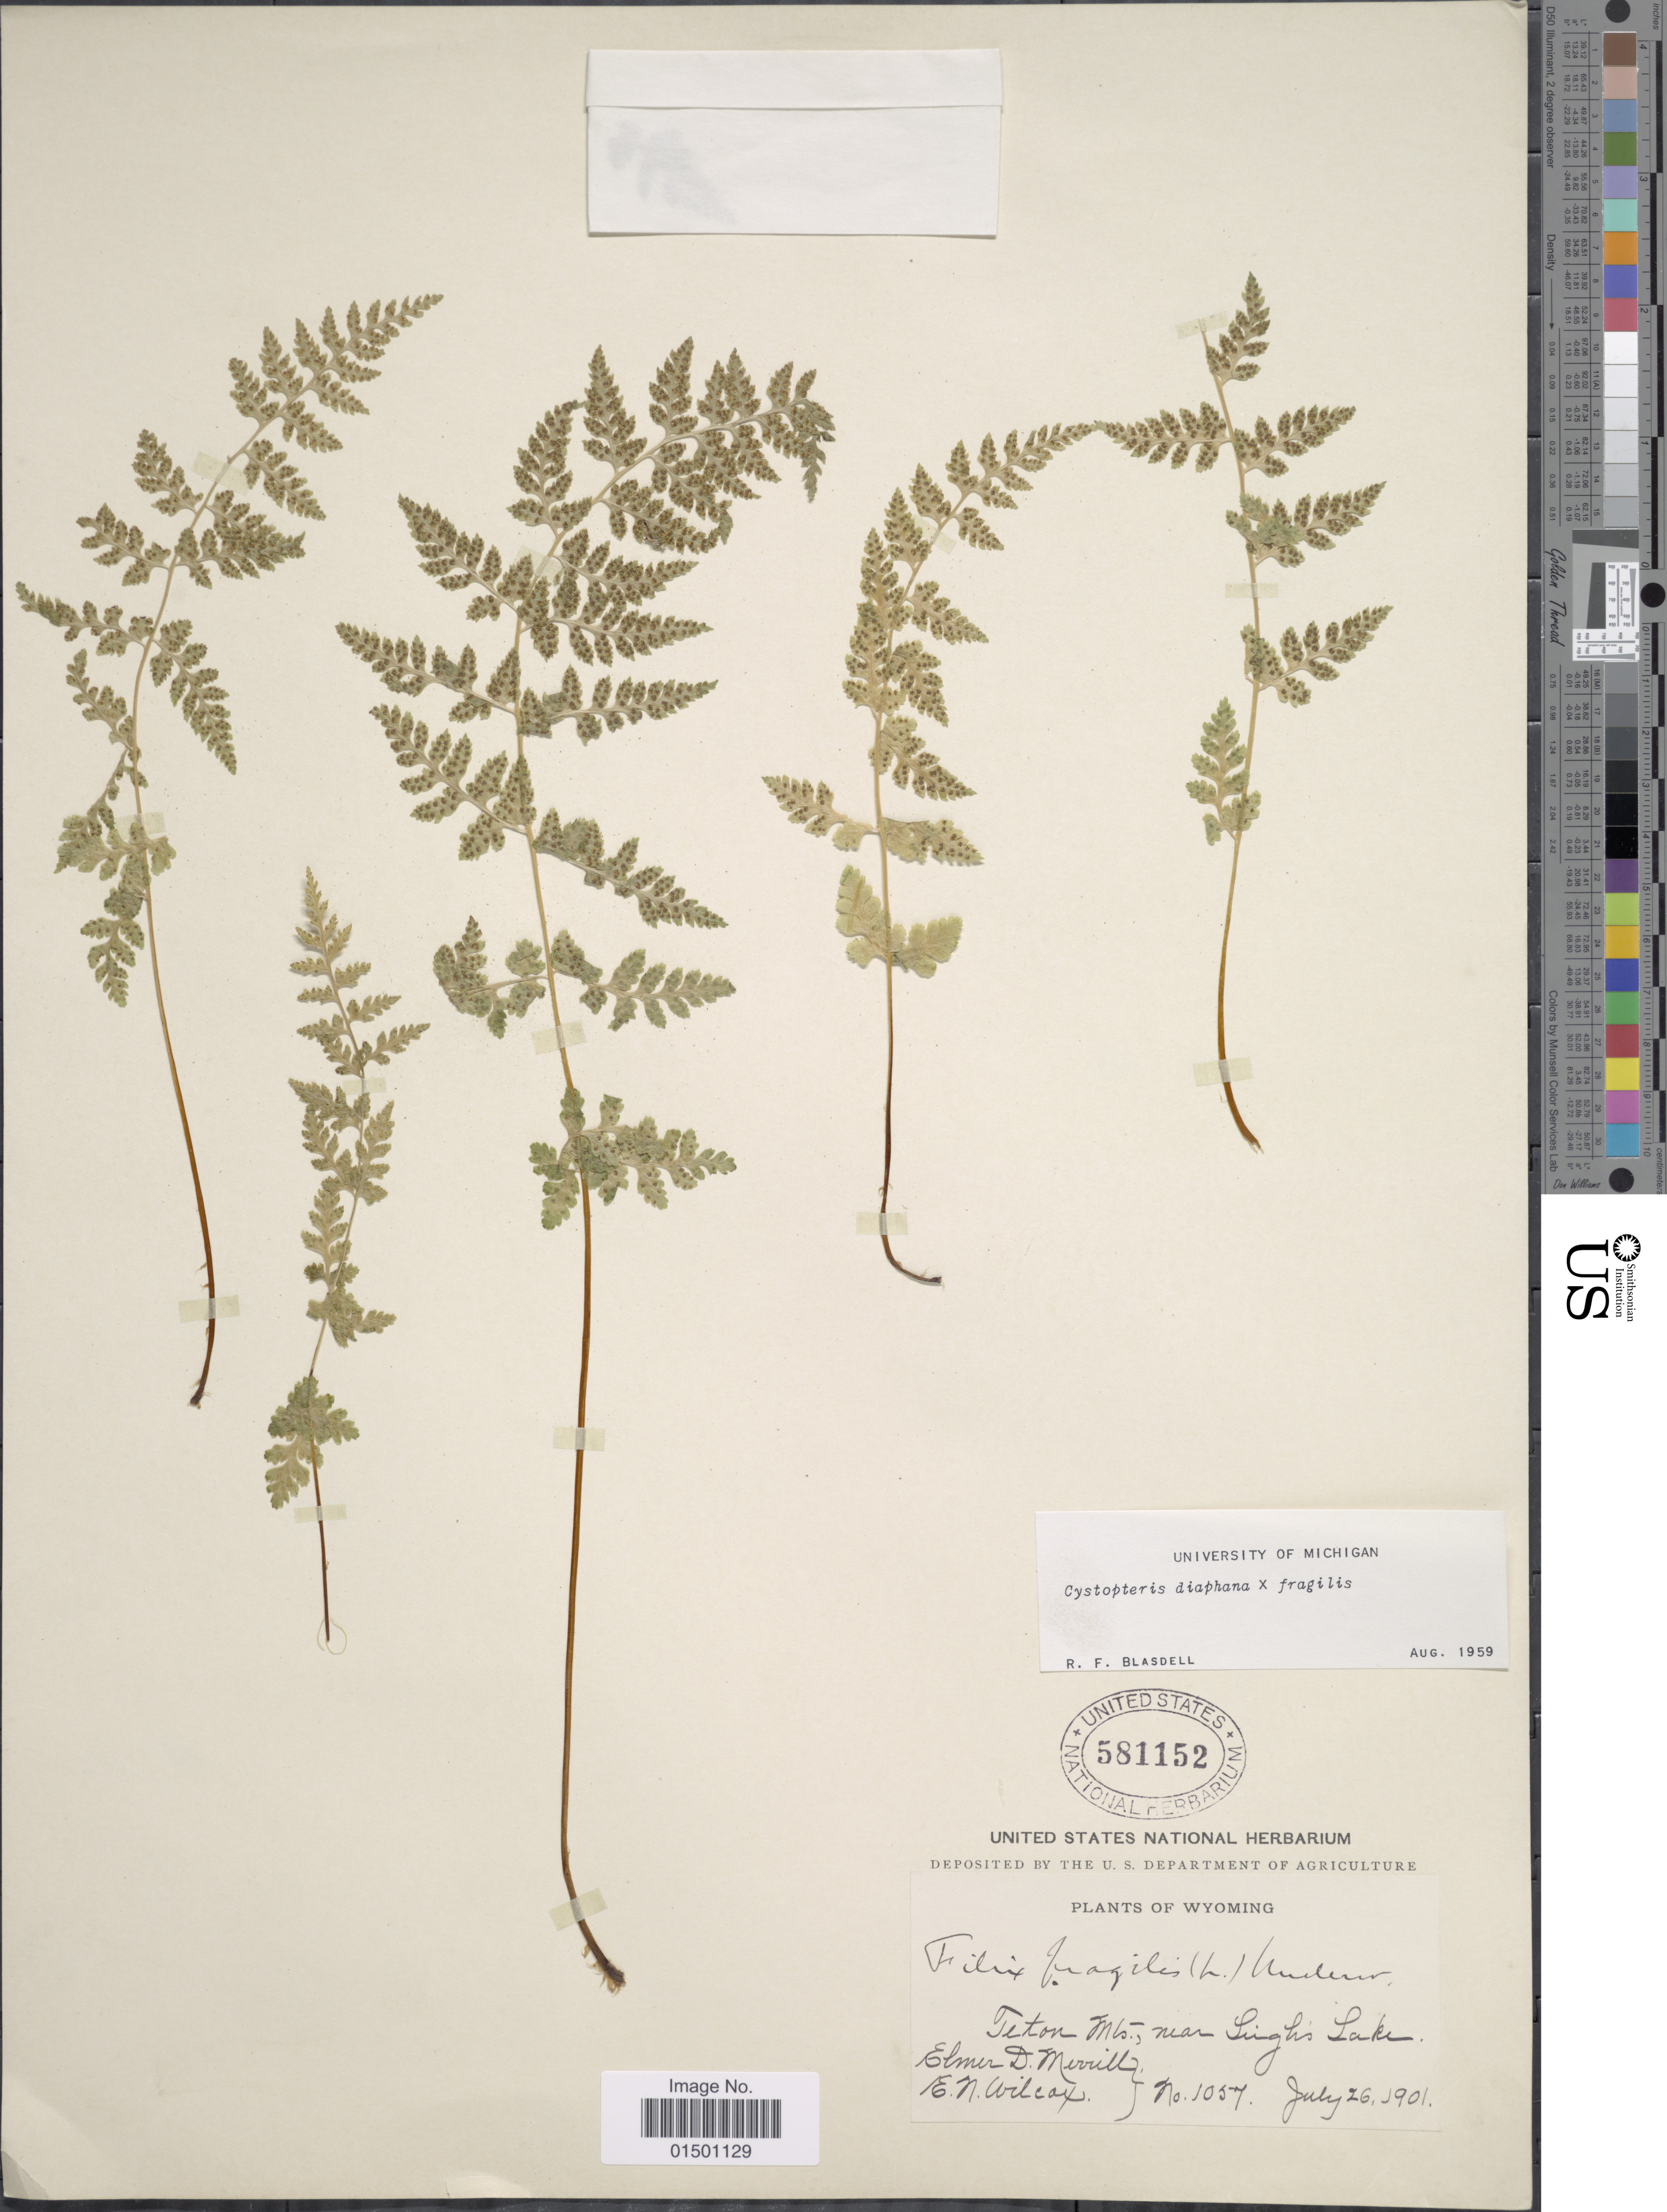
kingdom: Plantae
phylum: Tracheophyta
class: Polypodiopsida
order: Polypodiales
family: Cystopteridaceae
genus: Cystopteris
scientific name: Cystopteris diaphana x C. fragilis (L.) Bernh.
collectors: E. D. Merrill & E. Wilcox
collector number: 1057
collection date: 1901-07-26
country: United States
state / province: Wyoming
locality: Feton Mts., near Leighs Lake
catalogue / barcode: US 581152